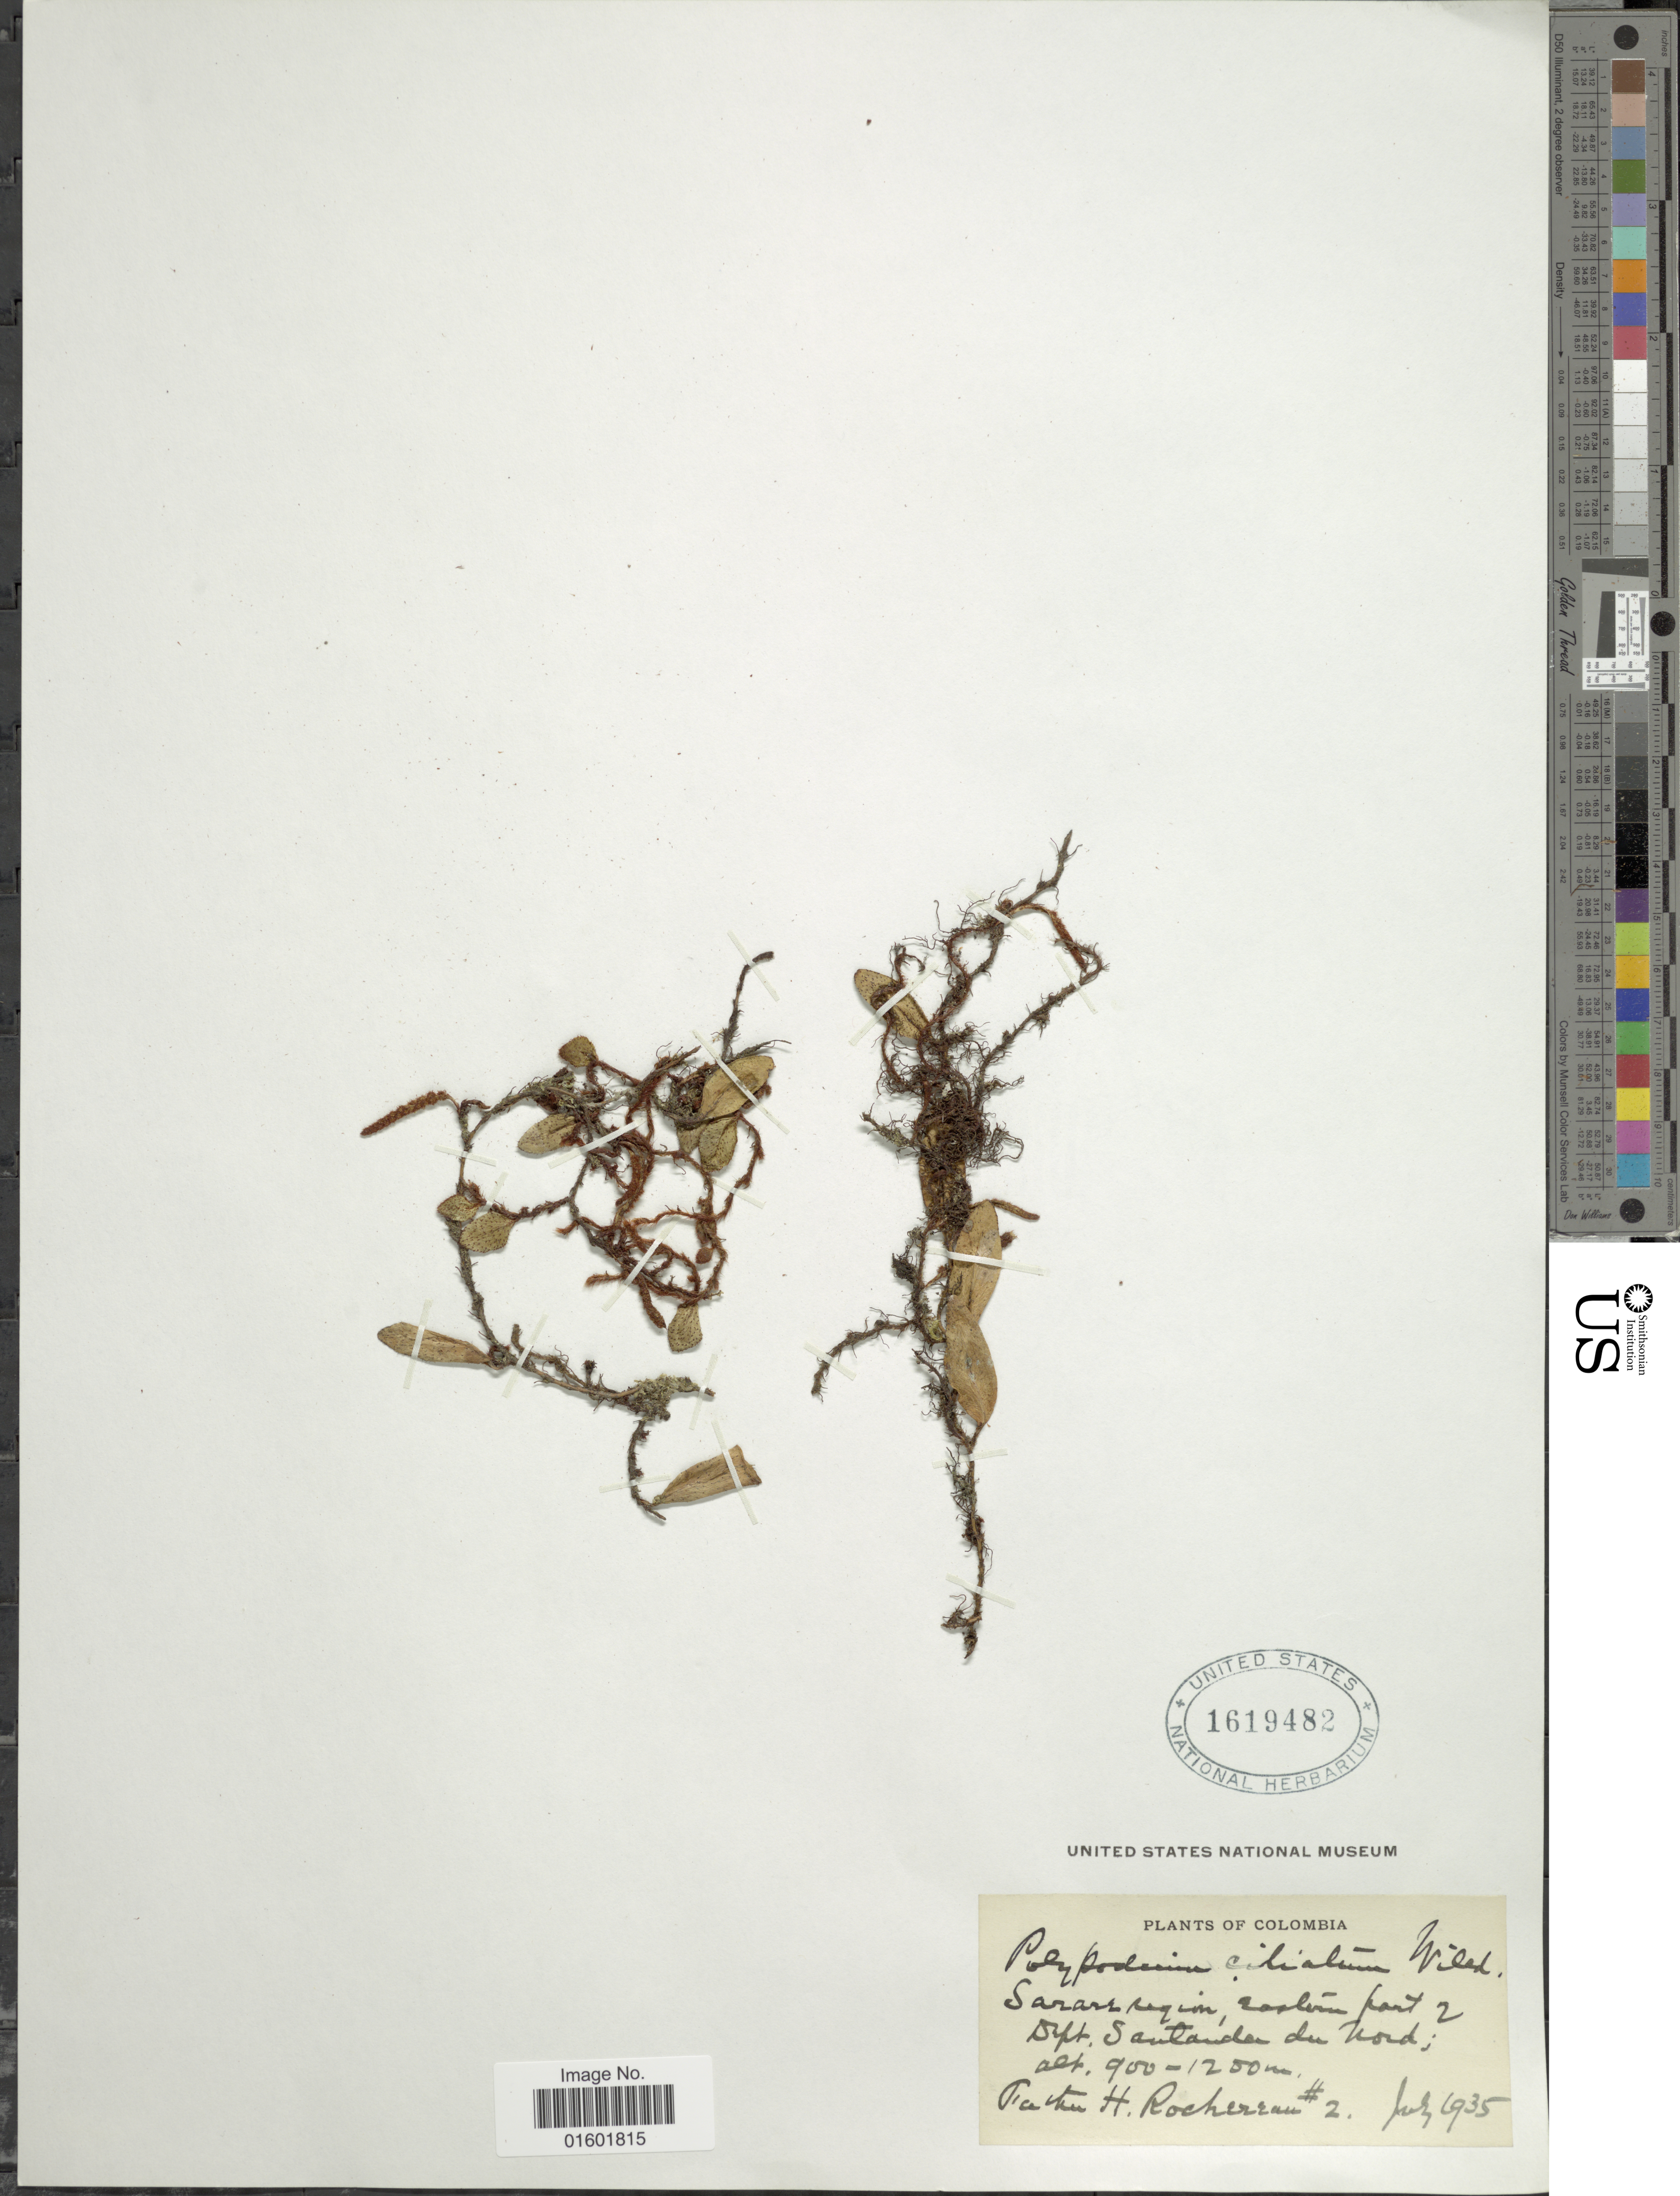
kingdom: Plantae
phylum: Tracheophyta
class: Polypodiopsida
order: Polypodiales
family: Polypodiaceae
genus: Microgramma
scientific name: Microgramma reptans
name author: (Cav.) A.R. Sm.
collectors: F. Rochereau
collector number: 2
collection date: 1935-07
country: Colombia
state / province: Santander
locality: Sarare region, eastern part of Dept. Santander du Nord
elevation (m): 900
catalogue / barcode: US 1619482